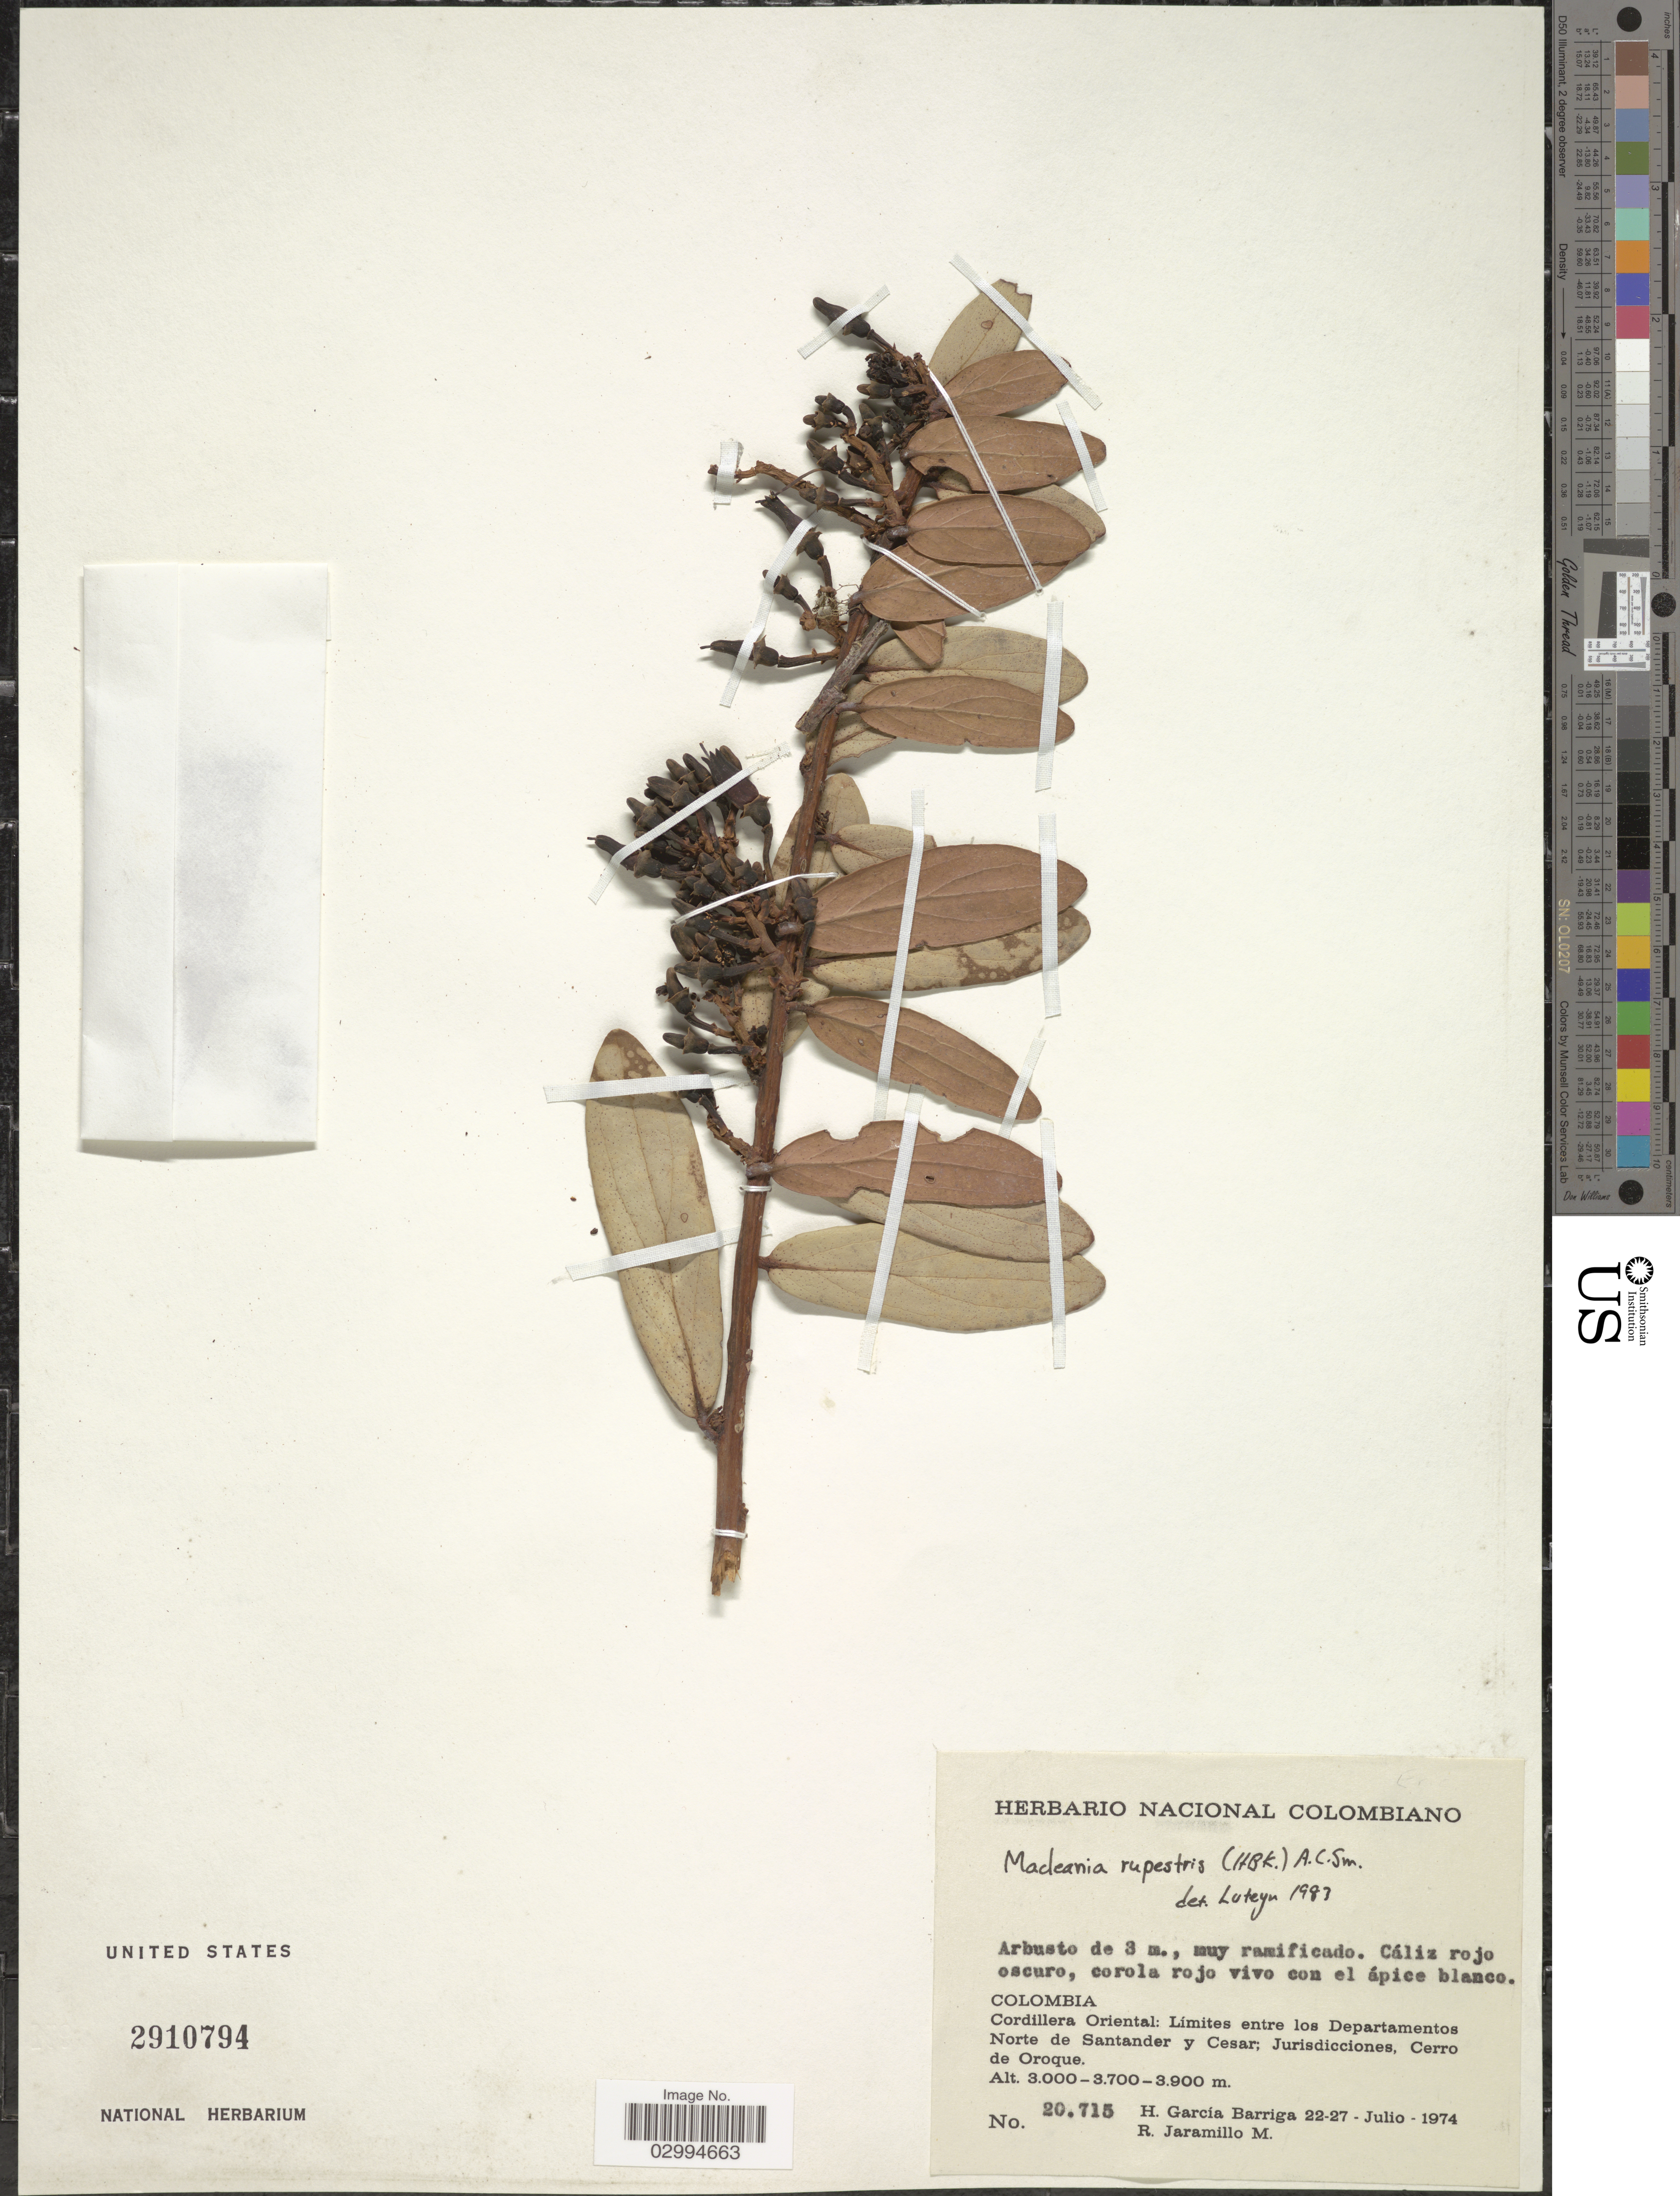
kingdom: Plantae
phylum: Tracheophyta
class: Magnoliopsida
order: Ericales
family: Ericaceae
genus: Macleania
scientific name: Macleania rupestris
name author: (Kunth) A.C. Sm.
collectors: H. García Barriga & R. Jaramillo M.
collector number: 20715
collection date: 1974-07-22/1974-07-27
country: Colombia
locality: Cordillera Oriental: Límites entre los Departamentos Norte de Santander y Cesar; Jurisdicciones, Cerro de Oroque.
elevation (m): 3000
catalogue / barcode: US 2910794